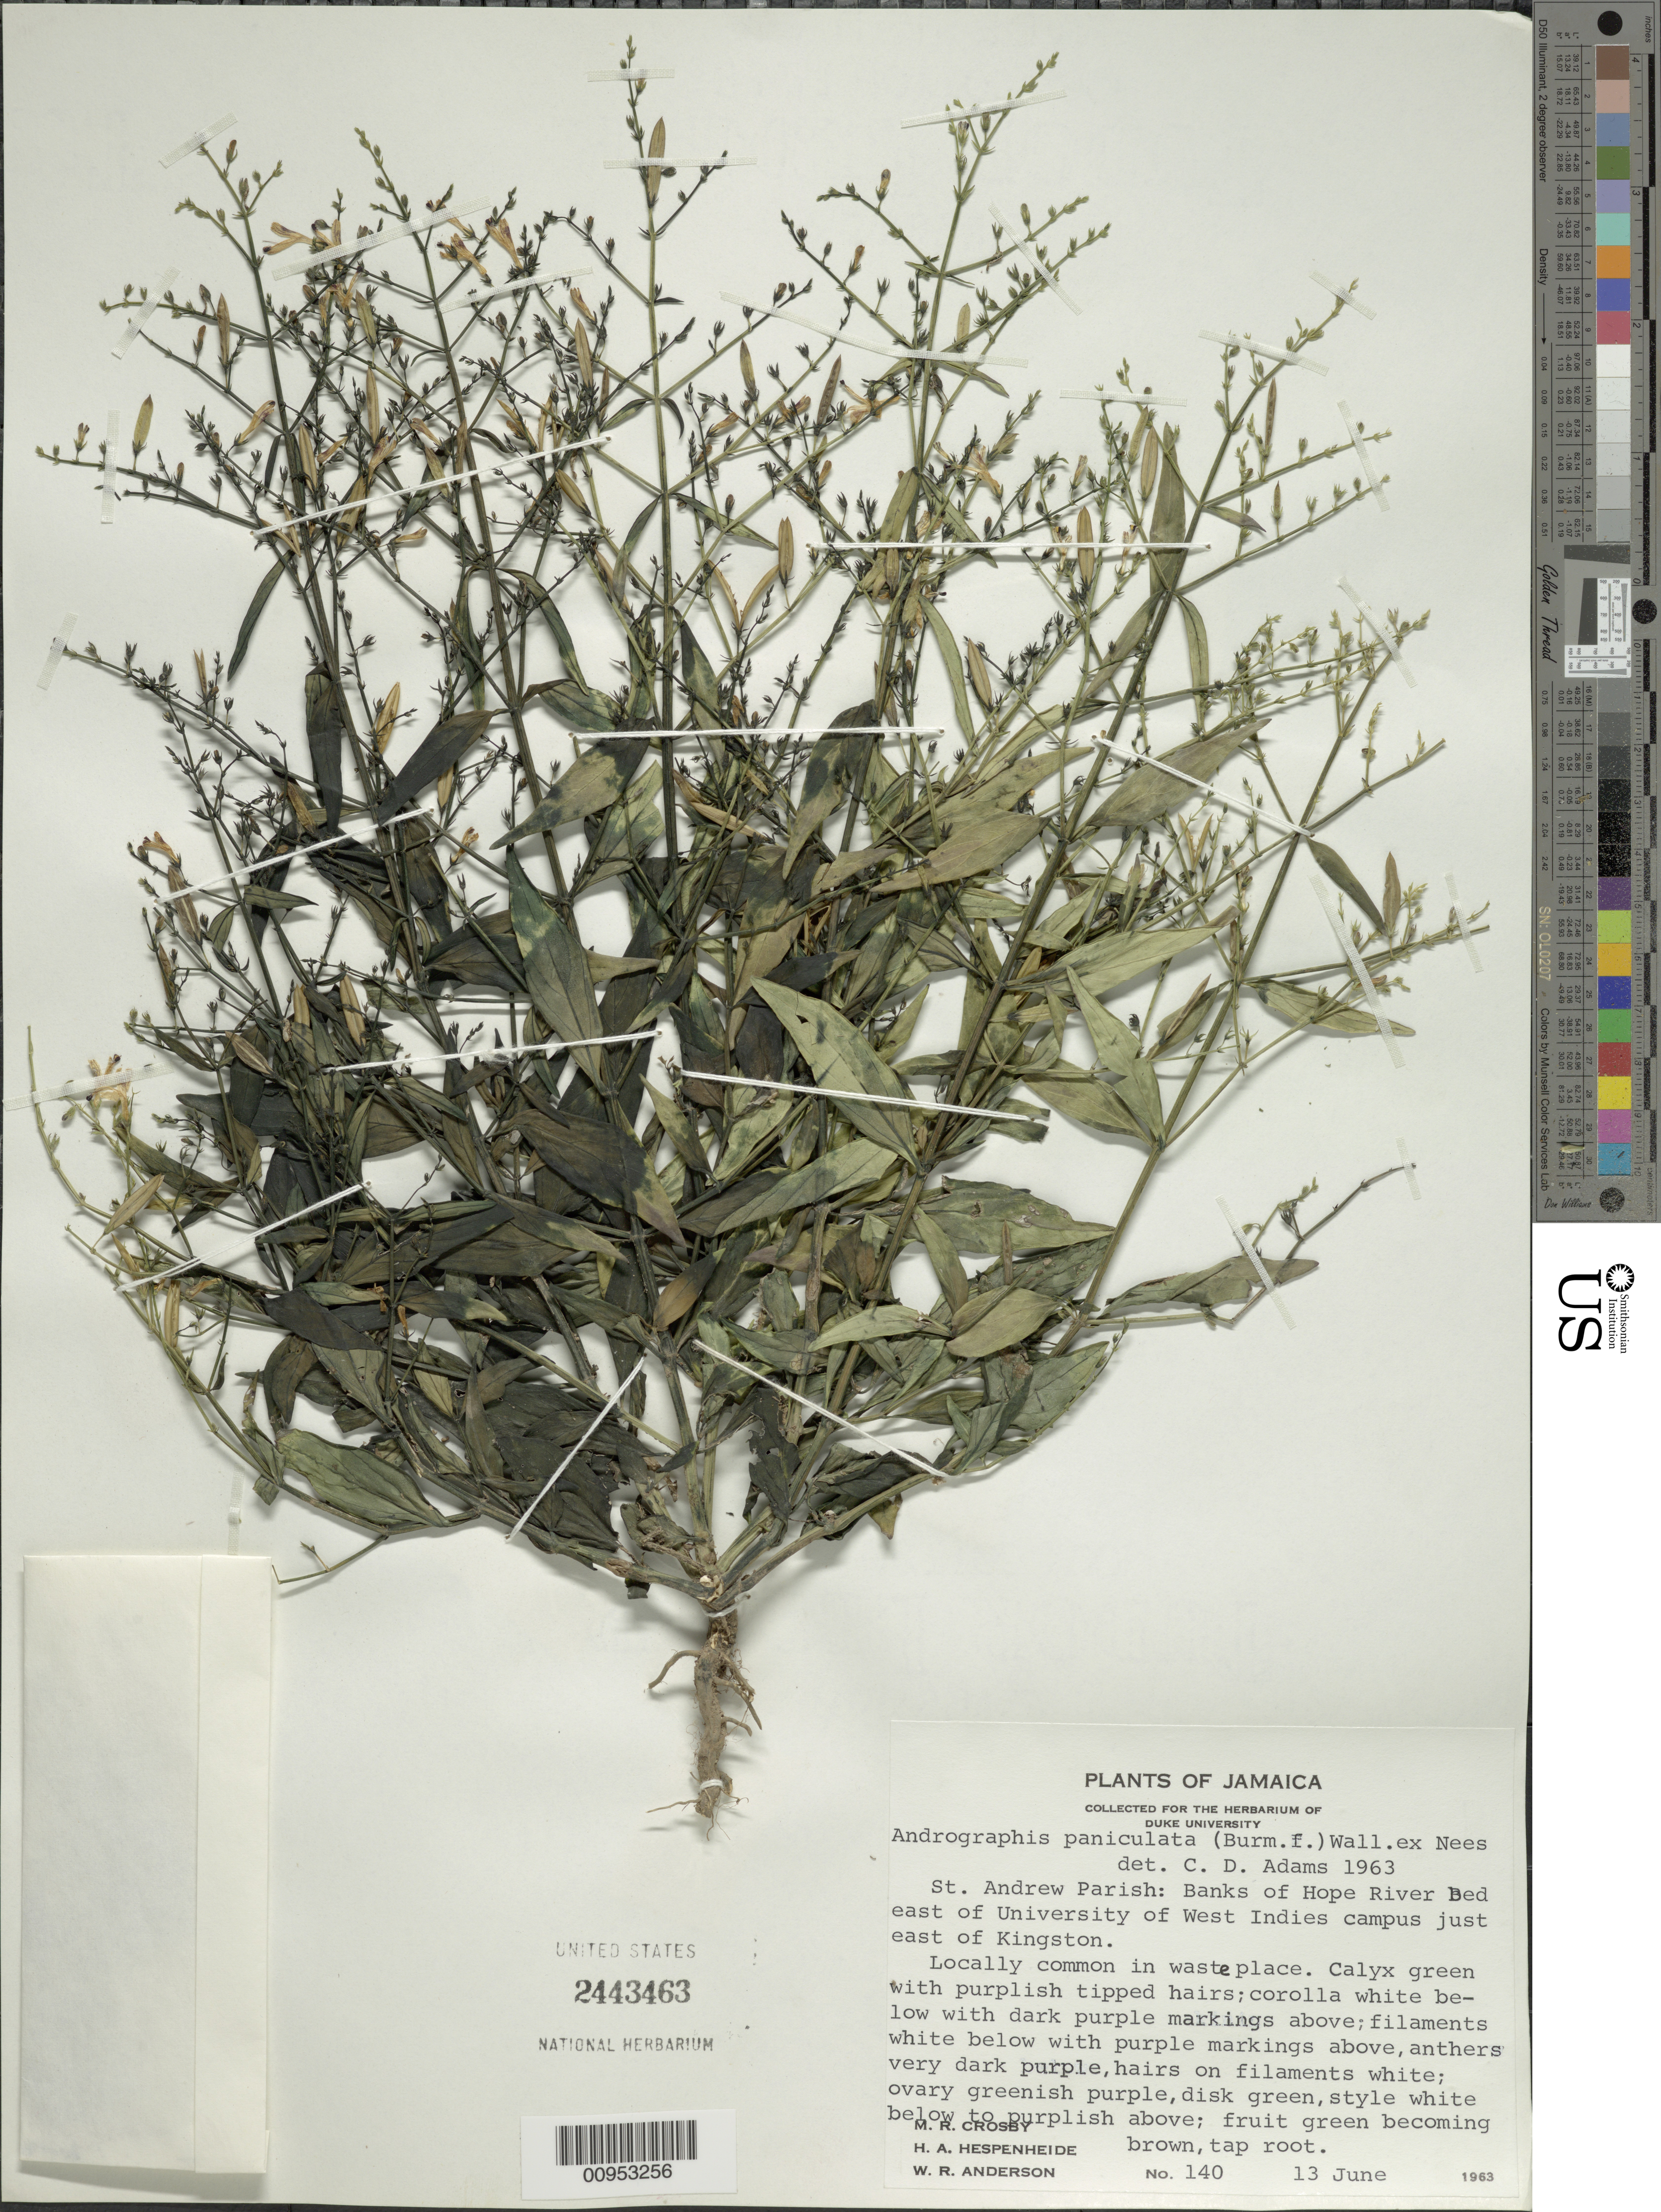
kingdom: Plantae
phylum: Tracheophyta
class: Magnoliopsida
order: Lamiales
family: Acanthaceae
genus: Andrographis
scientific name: Andrographis paniculata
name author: (Burm. f.) Nees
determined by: Adams, C. D.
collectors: W. R. Anderson, M. R. Crosby & H. A. Hespenheide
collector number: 140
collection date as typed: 13 Jun 1963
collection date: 1963-06-13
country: Jamaica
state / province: Saint Andrew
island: Jamaica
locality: Banks of Hope river, east of University of West Indies campus just east of Kingston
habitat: Locally common in waste place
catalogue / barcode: US 2443463